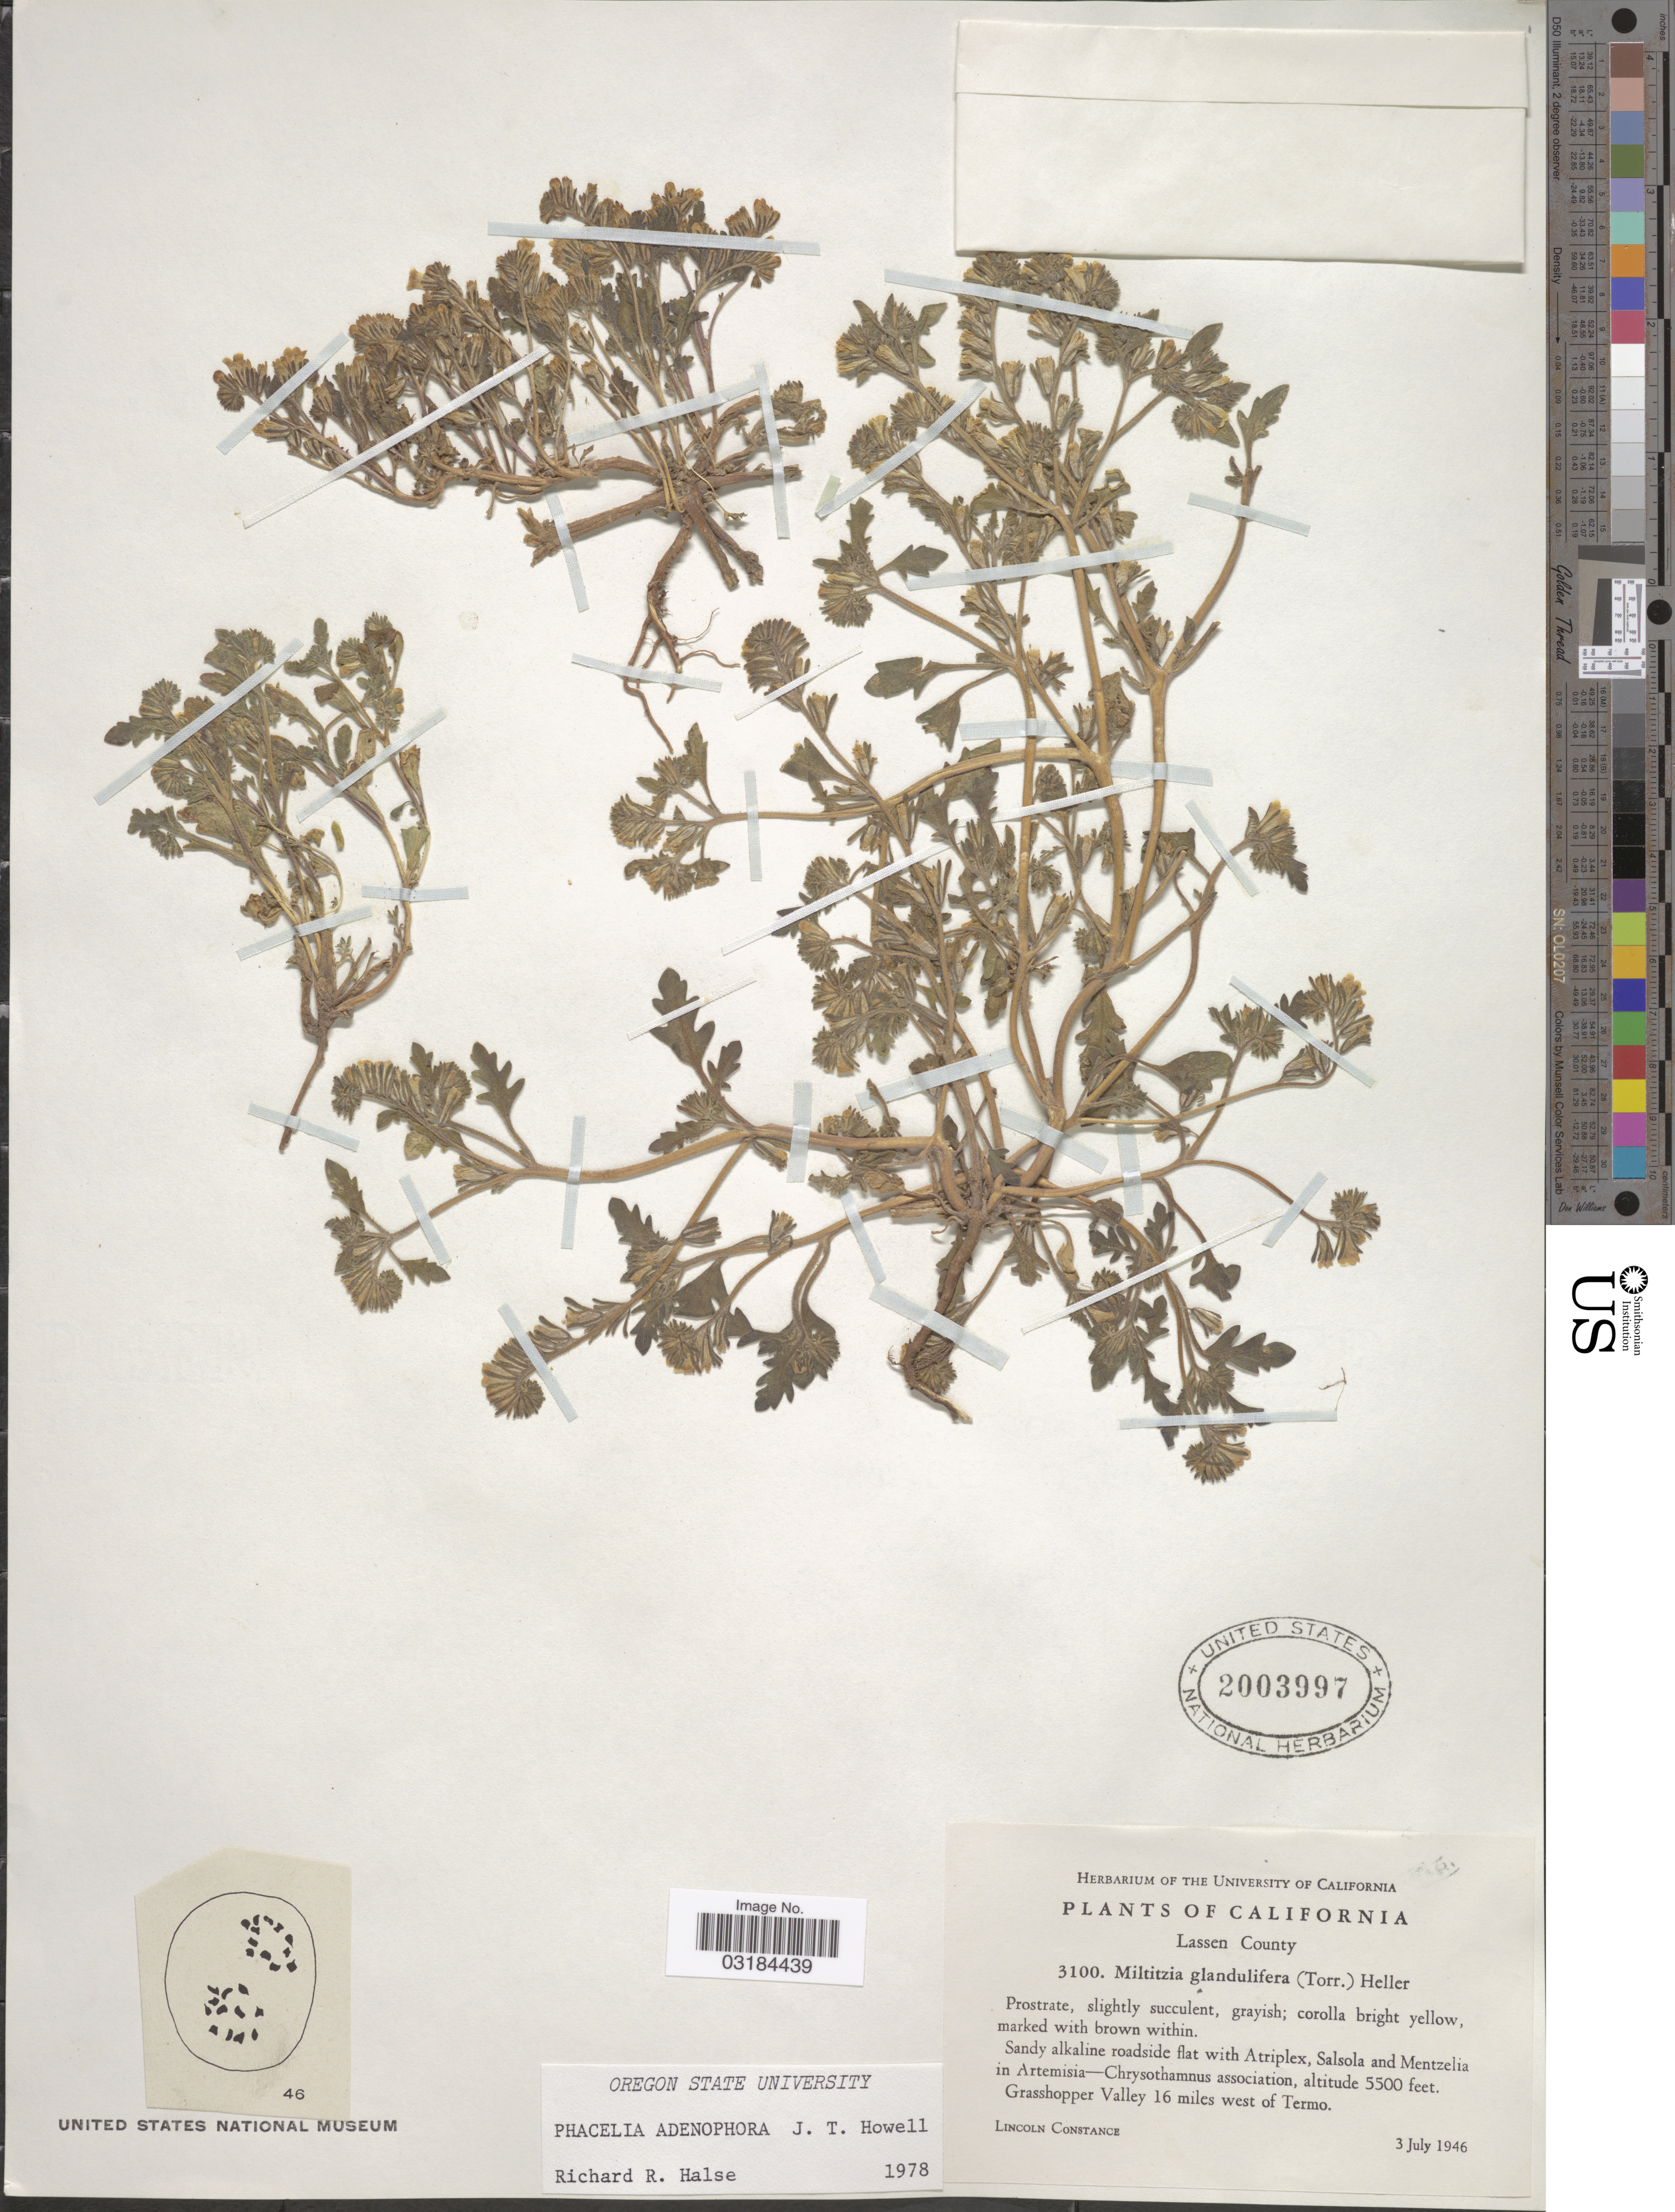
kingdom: Plantae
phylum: Tracheophyta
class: Magnoliopsida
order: Boraginales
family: Hydrophyllaceae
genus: Phacelia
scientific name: Phacelia adenophora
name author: J.T. Howell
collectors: L. Constance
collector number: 3100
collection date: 1946-07-03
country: United States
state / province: California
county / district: Lassen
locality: Lassen County. Grasshopper Valley 16 miles west of Termo.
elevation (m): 1676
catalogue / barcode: US 2003997